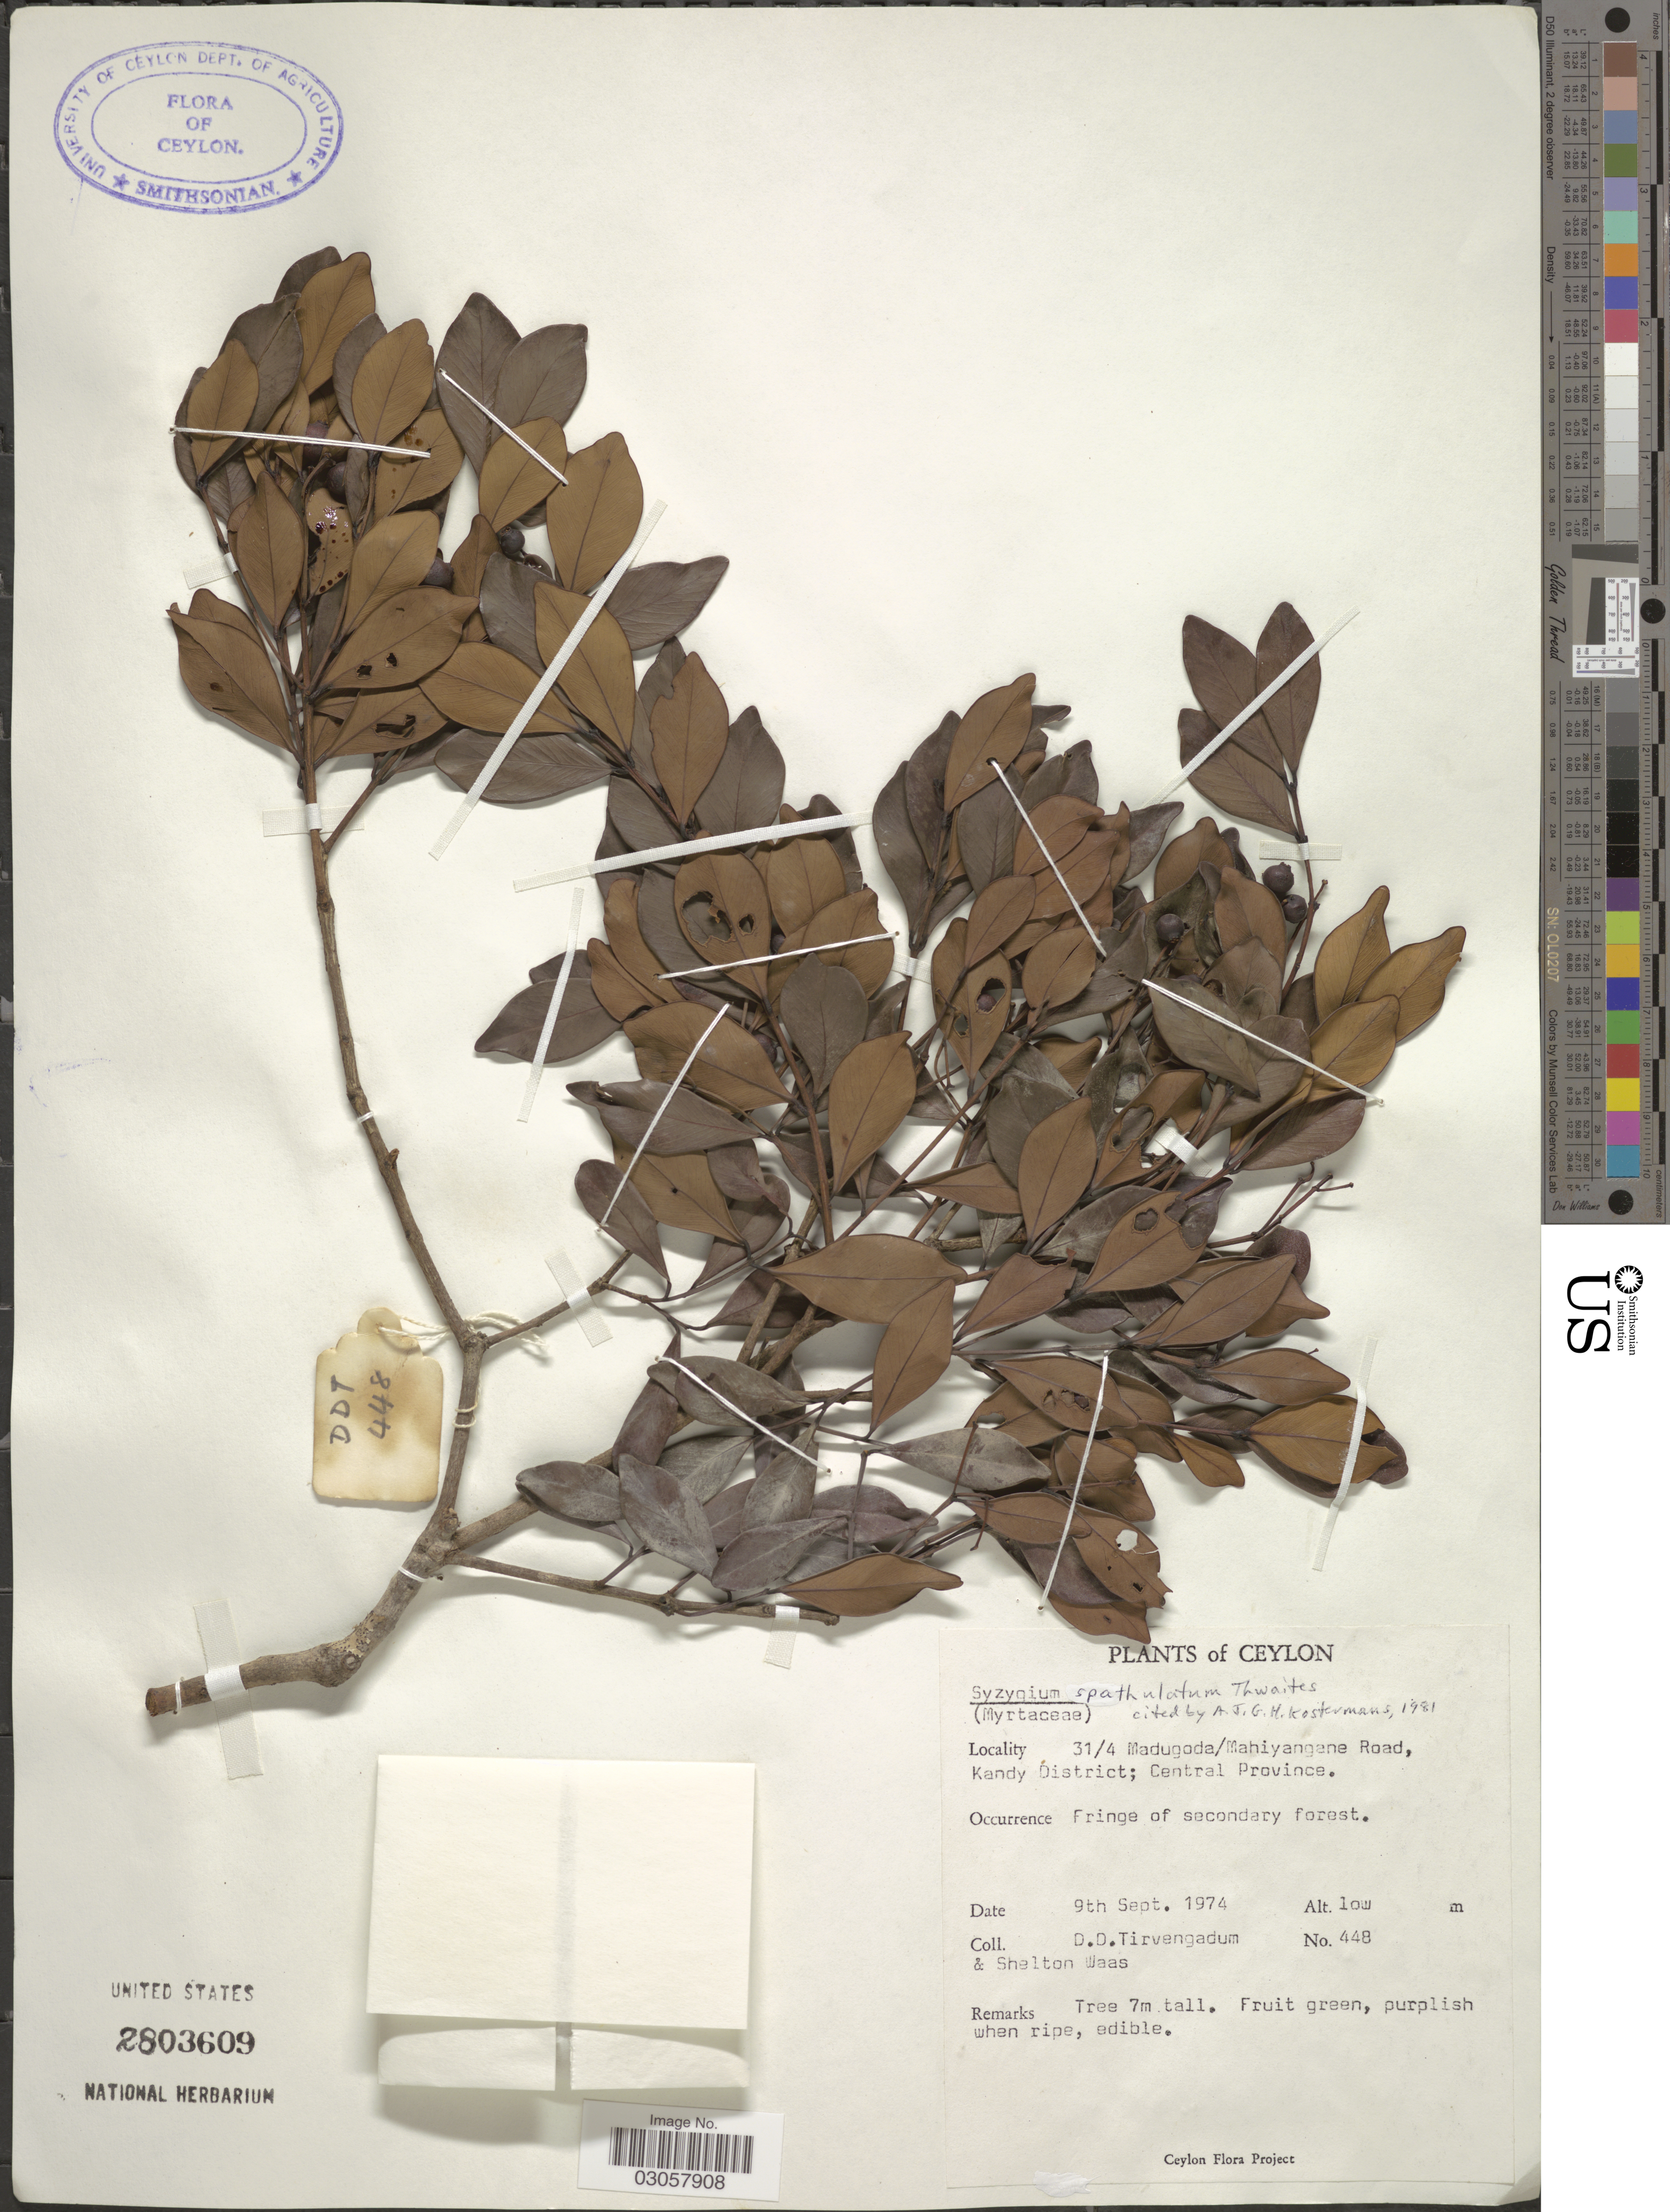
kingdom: Plantae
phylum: Tracheophyta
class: Magnoliopsida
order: Myrtales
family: Myrtaceae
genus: Syzygium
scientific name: Syzygium spathulatum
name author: Thwaites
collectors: D. Tirvengadum & S. Waas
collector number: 448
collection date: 1974-09-09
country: Sri Lanka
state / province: Central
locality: Ceylon. 31/4 Madugoda/Mahiyangane Road, Kandy District.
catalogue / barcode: US 2803609